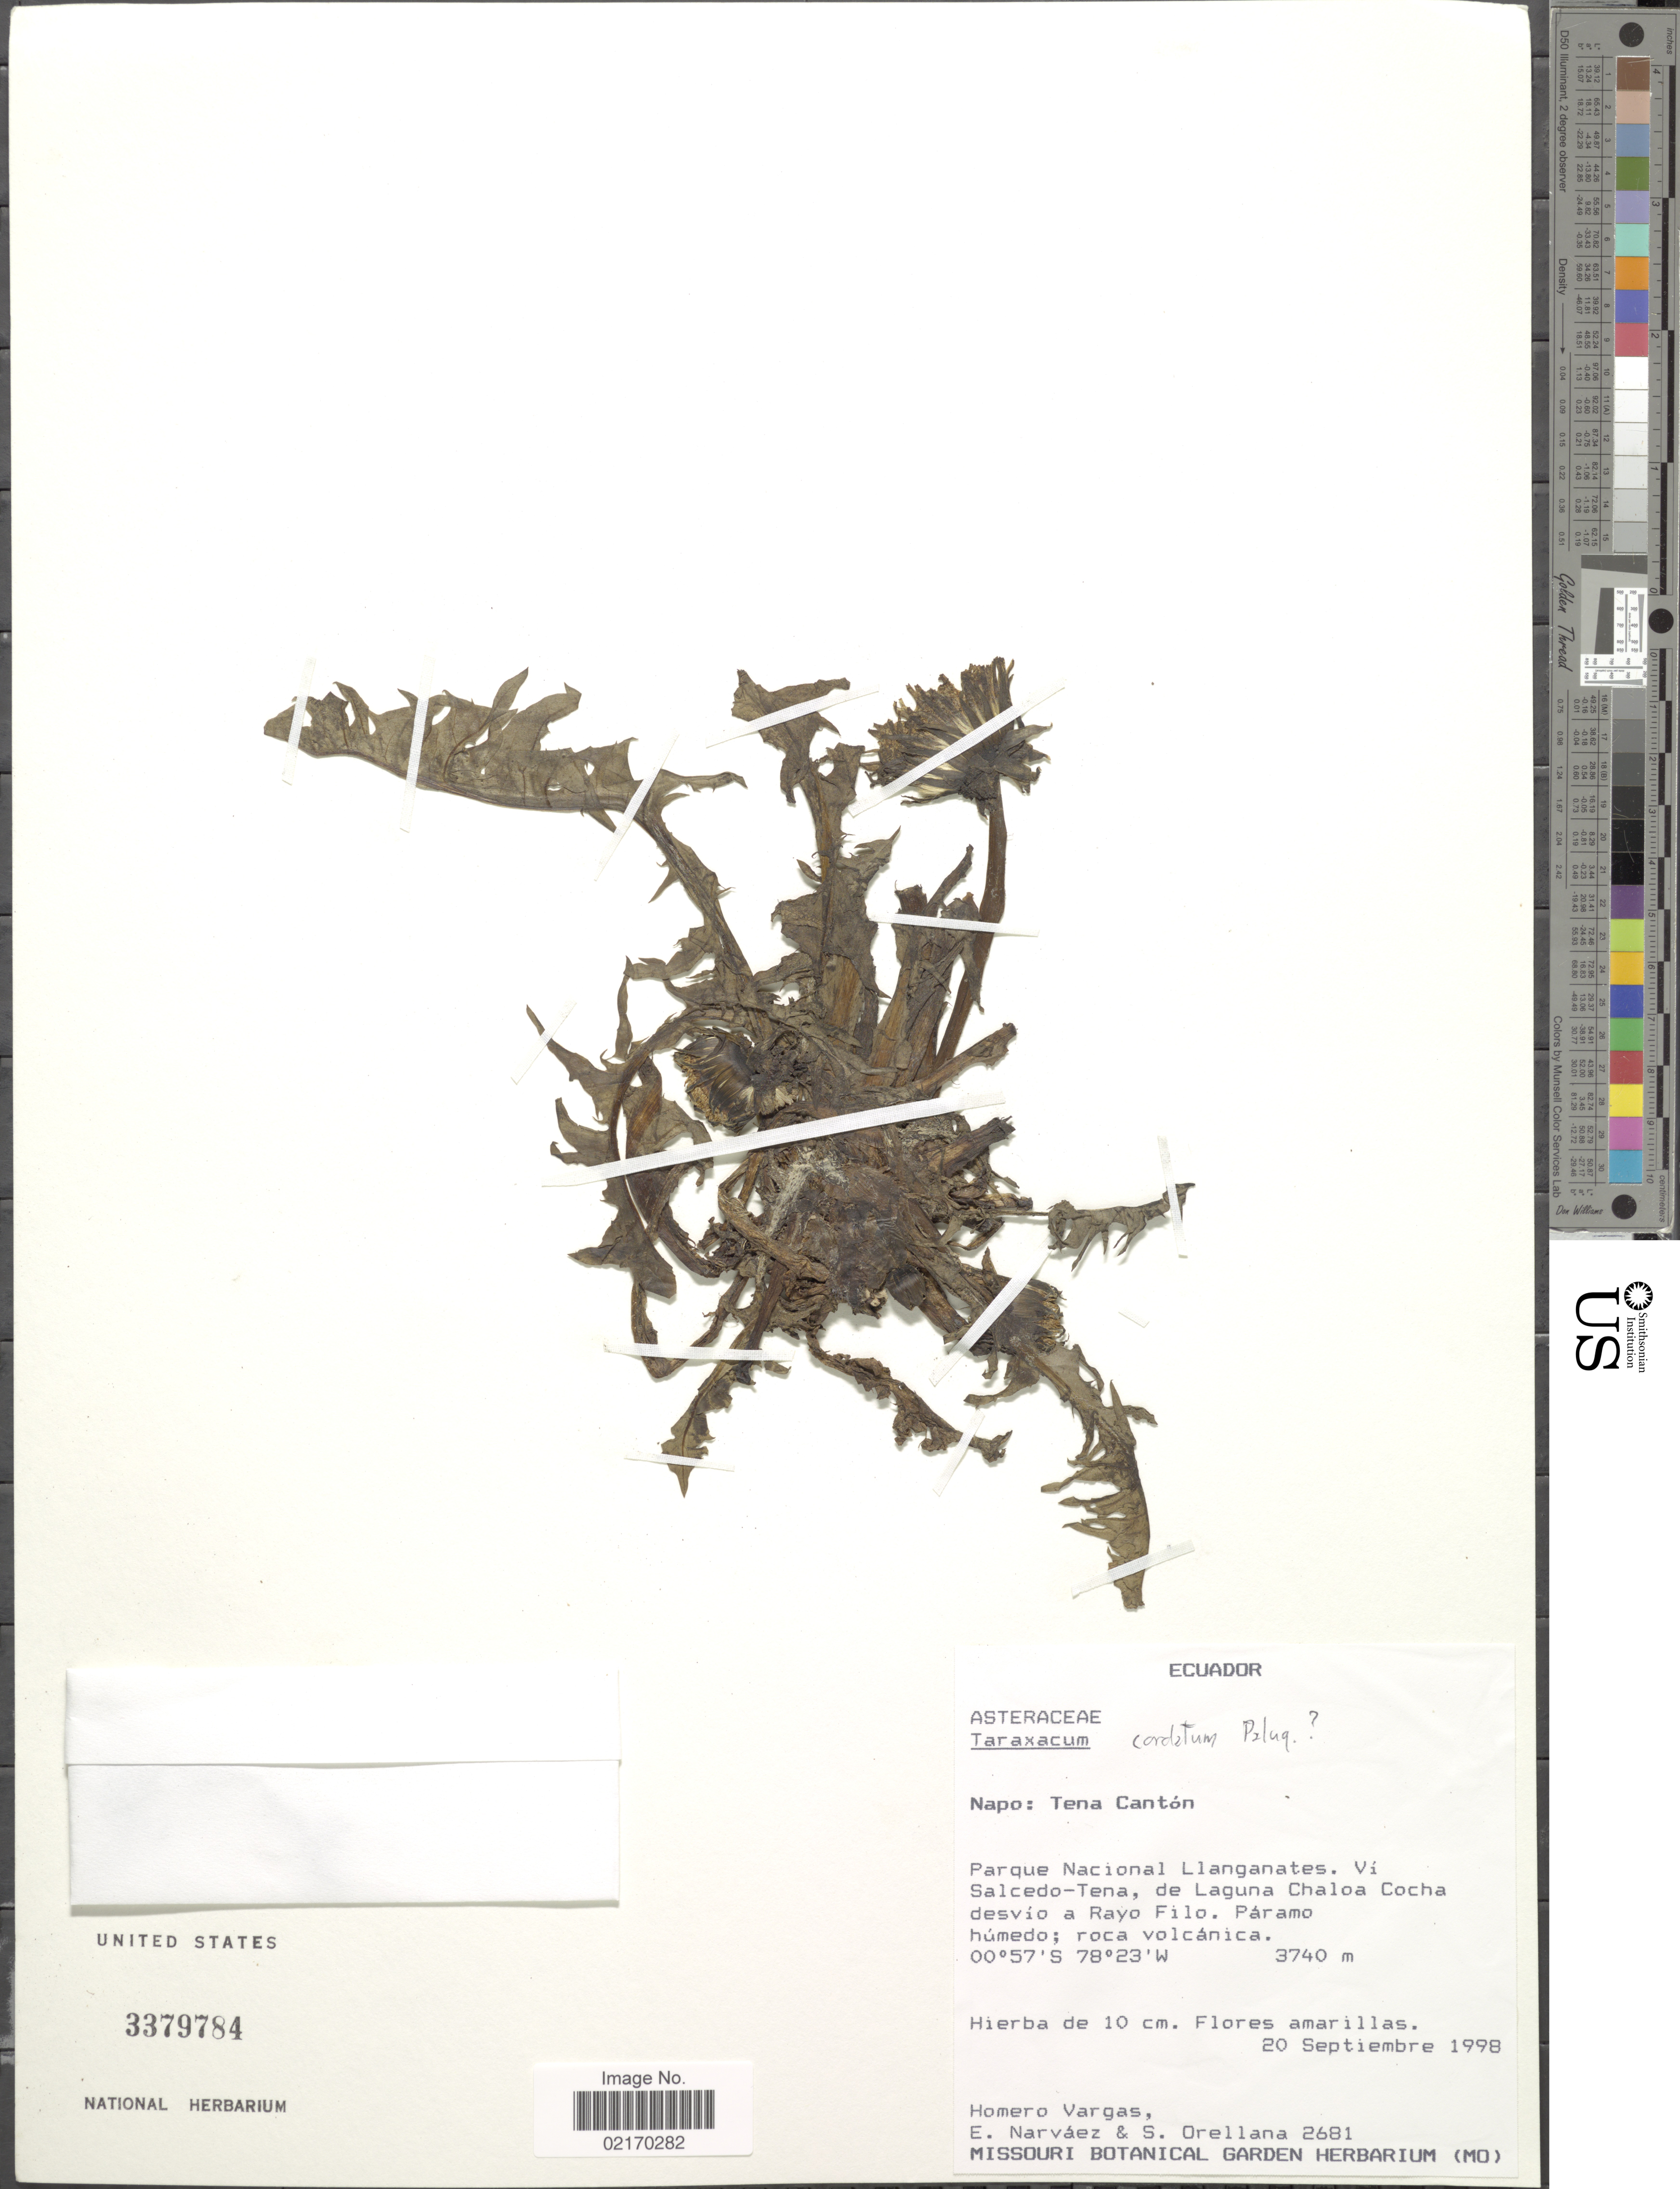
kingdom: Plantae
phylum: Tracheophyta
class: Magnoliopsida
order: Asterales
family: Asteraceae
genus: Taraxacum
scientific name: Taraxacum cordatum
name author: Palmgr.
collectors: H. Vargas, E. Narváez & S. Orellana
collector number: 2681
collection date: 1998-09-20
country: Ecuador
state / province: Napo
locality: Tena canton. Parque nacional Llanganates. Vi Salcedo-Tena, de Laguna Chaloa Cocha desvio a Rayo Filo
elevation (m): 3740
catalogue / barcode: US 3379784